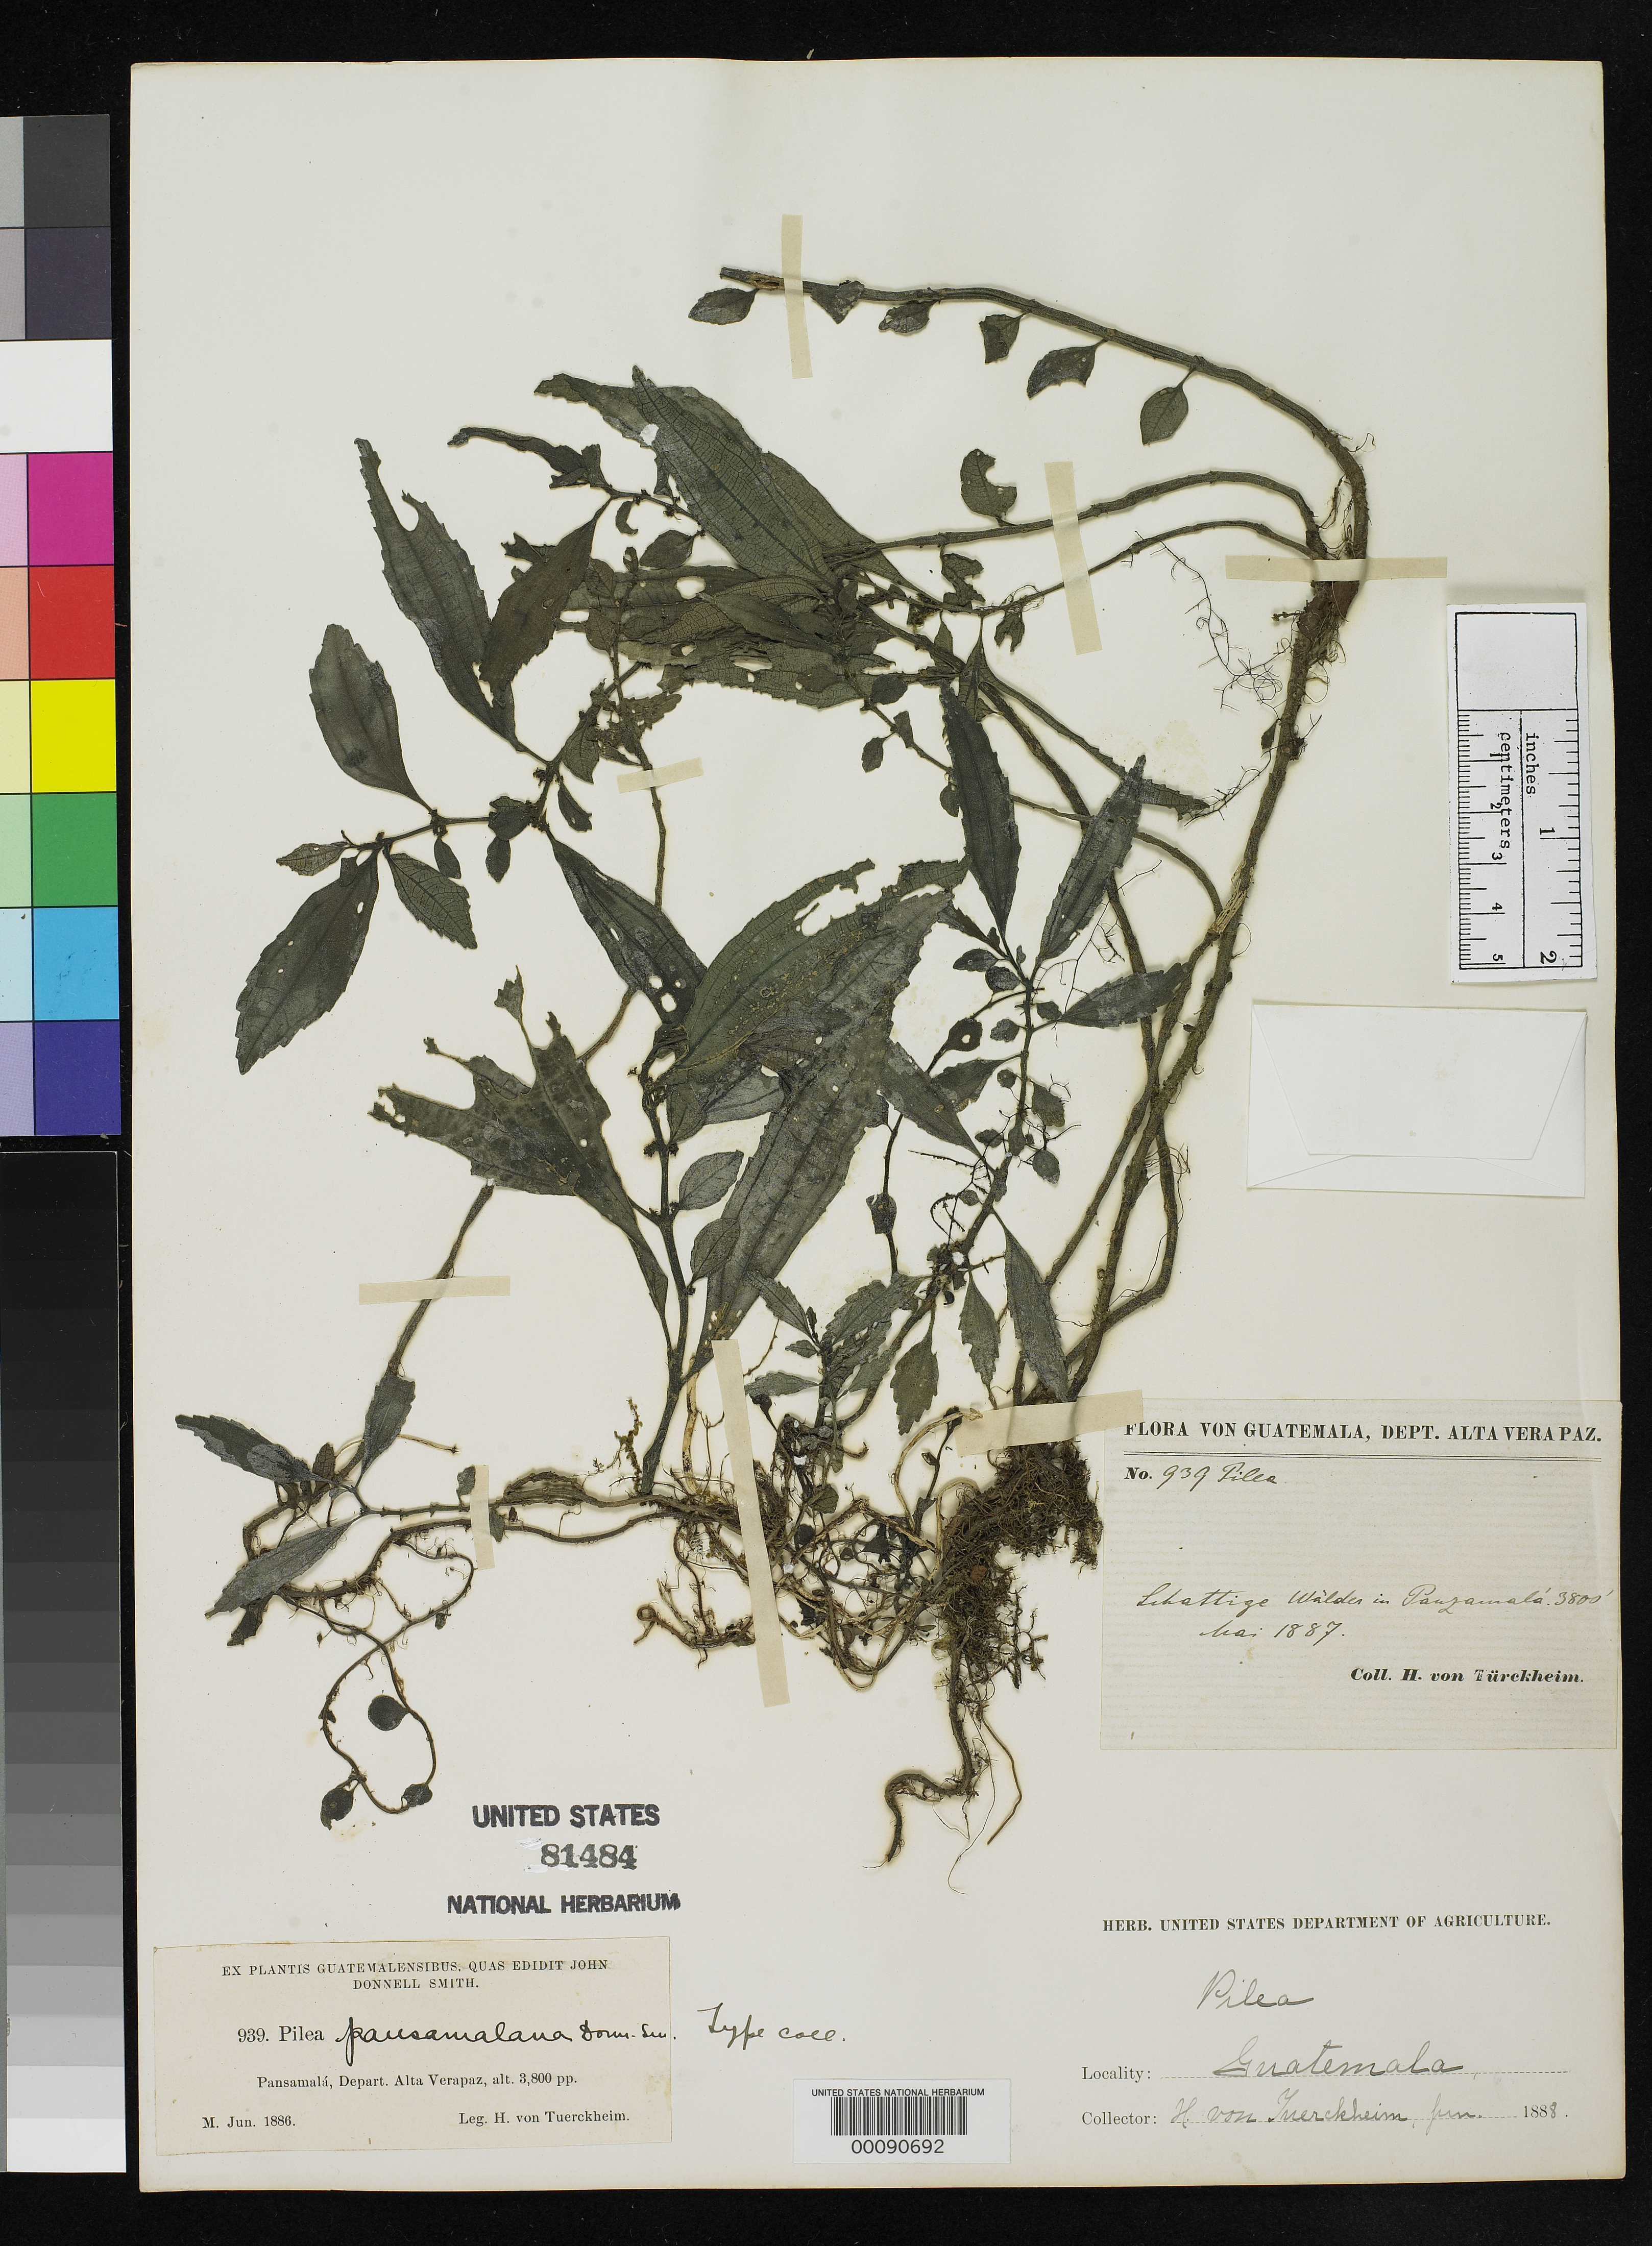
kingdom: Plantae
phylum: Tracheophyta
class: Magnoliopsida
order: Rosales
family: Urticaceae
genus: Pilea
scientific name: Pilea pansamalana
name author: Donn. Sm.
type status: Type Collection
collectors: H. von Türckheim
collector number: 939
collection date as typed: Jun 1886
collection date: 1886-06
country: Guatemala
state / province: Alta Verapaz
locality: Pansamalá.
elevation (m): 1158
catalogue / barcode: US 81484